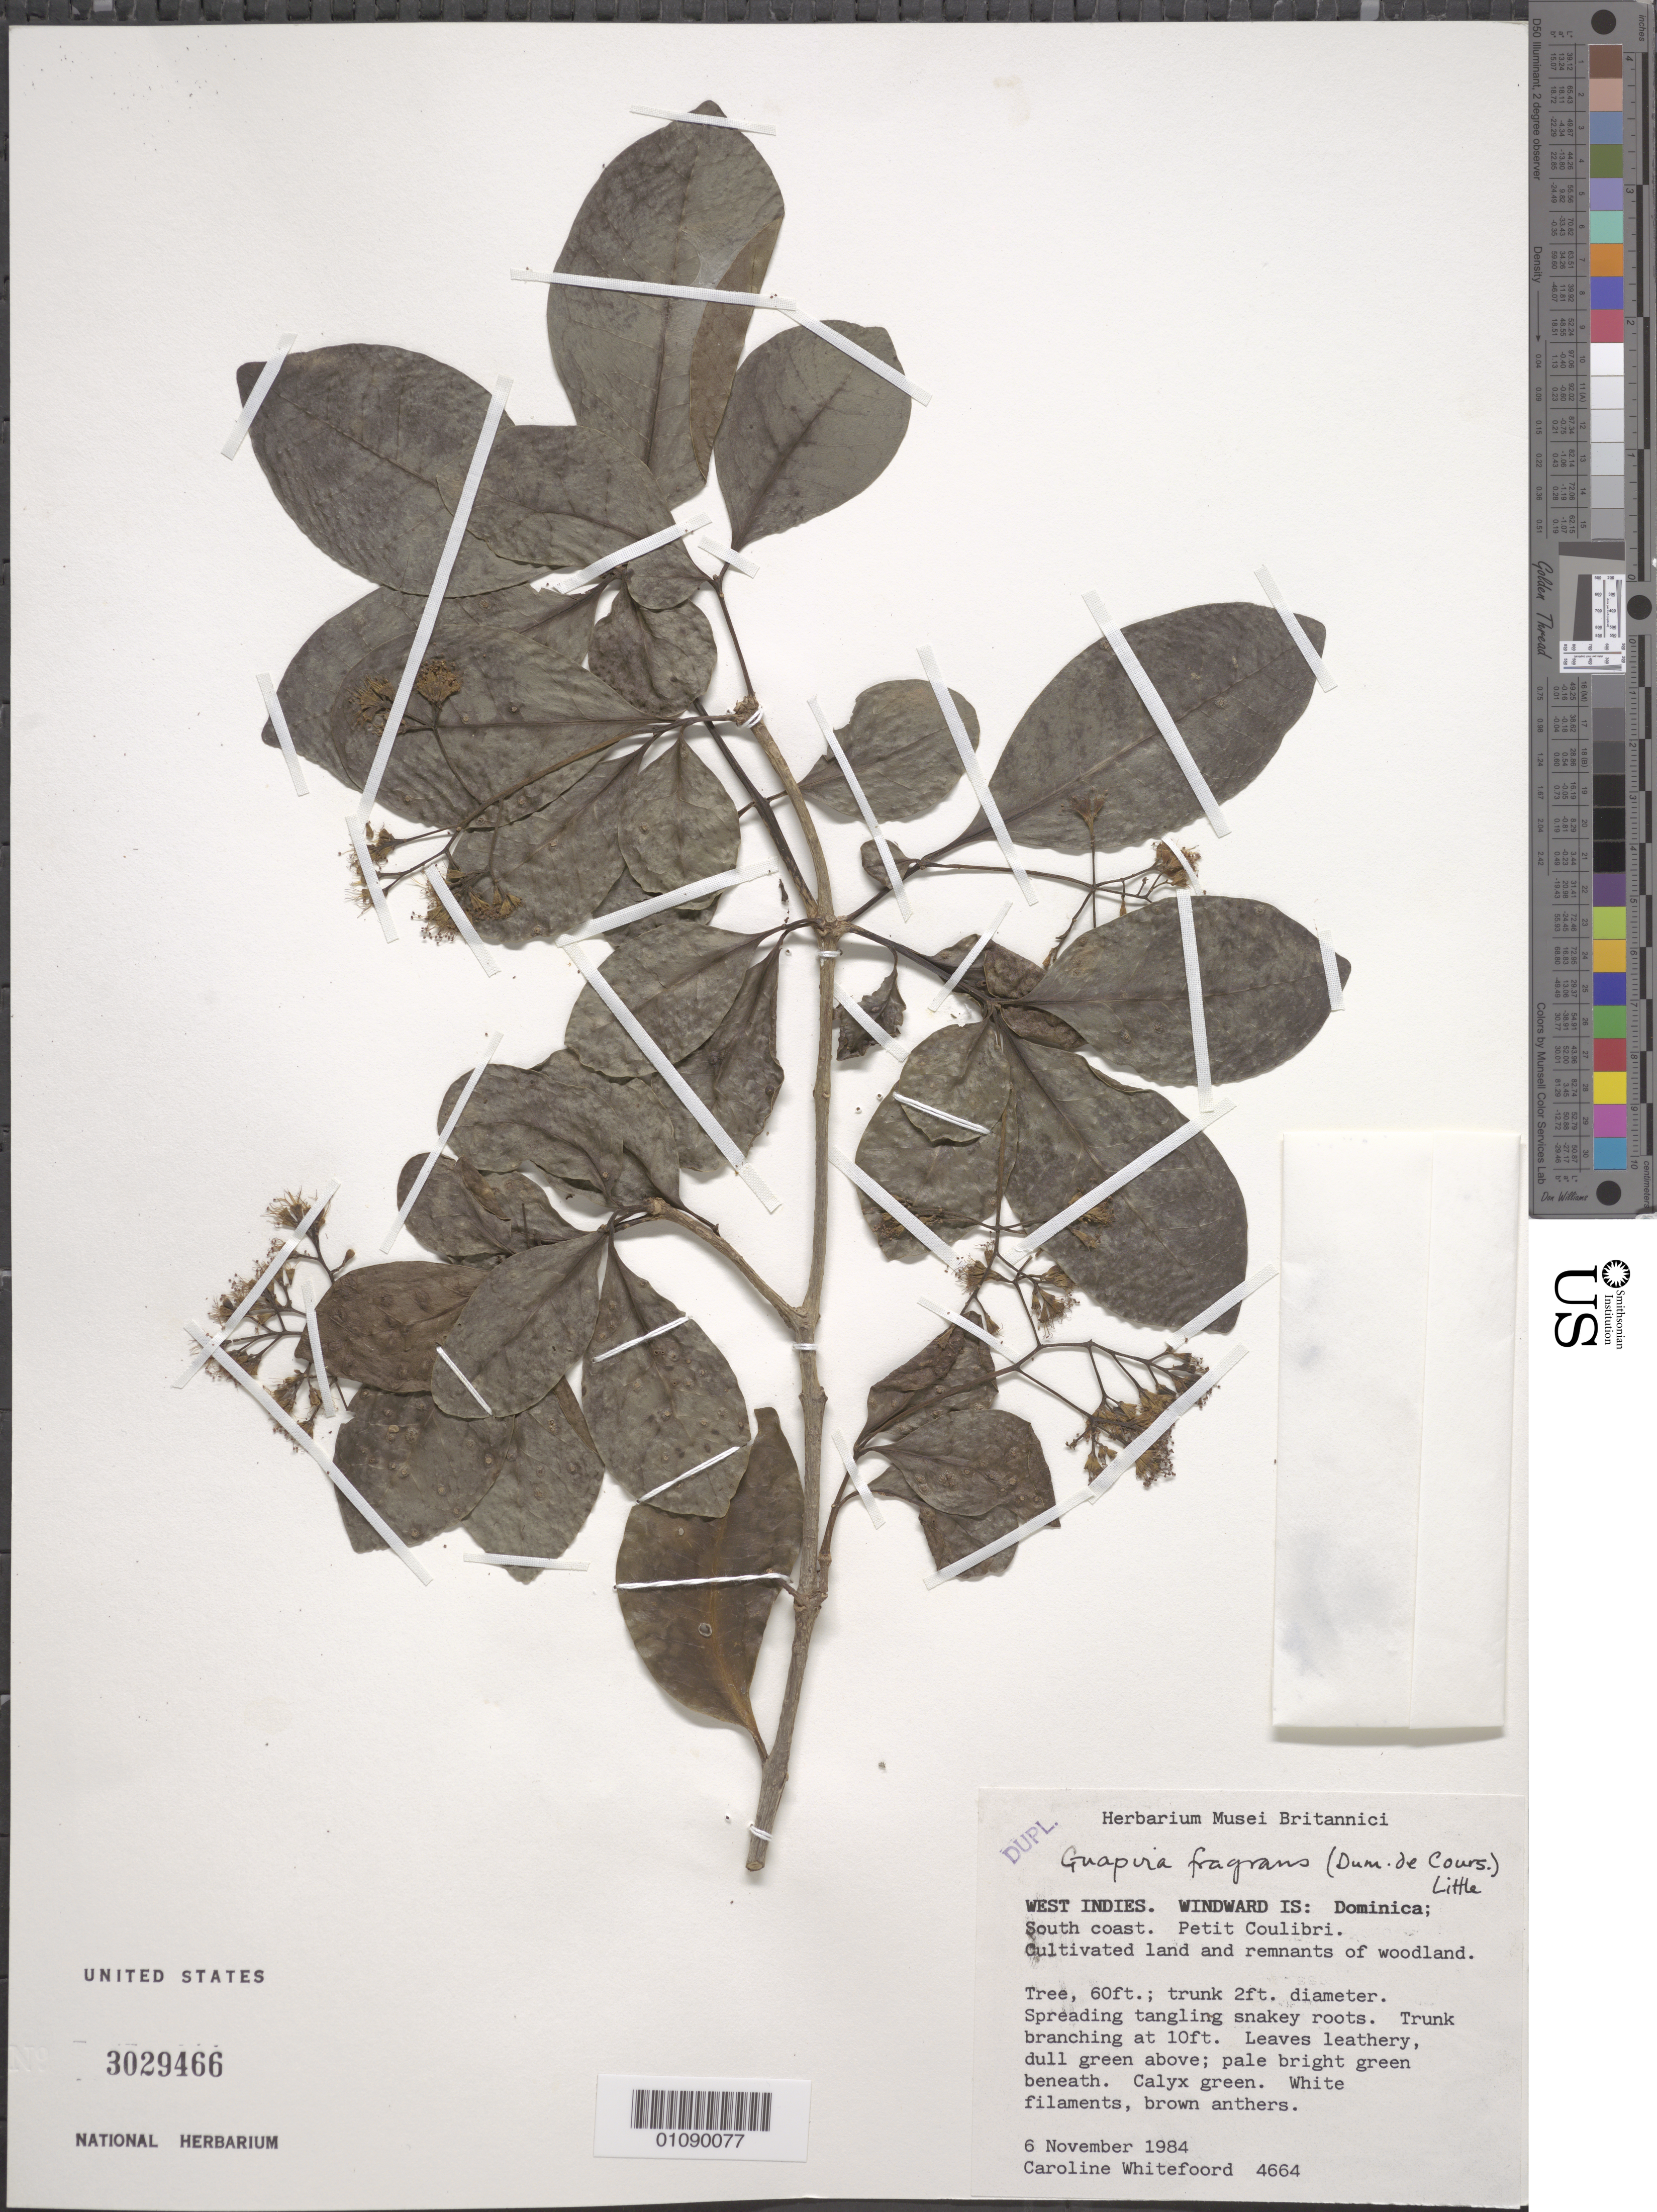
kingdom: Plantae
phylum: Tracheophyta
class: Magnoliopsida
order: Caryophyllales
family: Nyctaginaceae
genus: Guapira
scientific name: Guapira fragrans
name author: (Dum. Cours.) Little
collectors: C. Whitefoord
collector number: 4664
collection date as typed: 06 Nov 1984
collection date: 1984-11-06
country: Dominica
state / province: St. Mark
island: Dominica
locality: Petit Coulibri.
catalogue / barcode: US 3029466